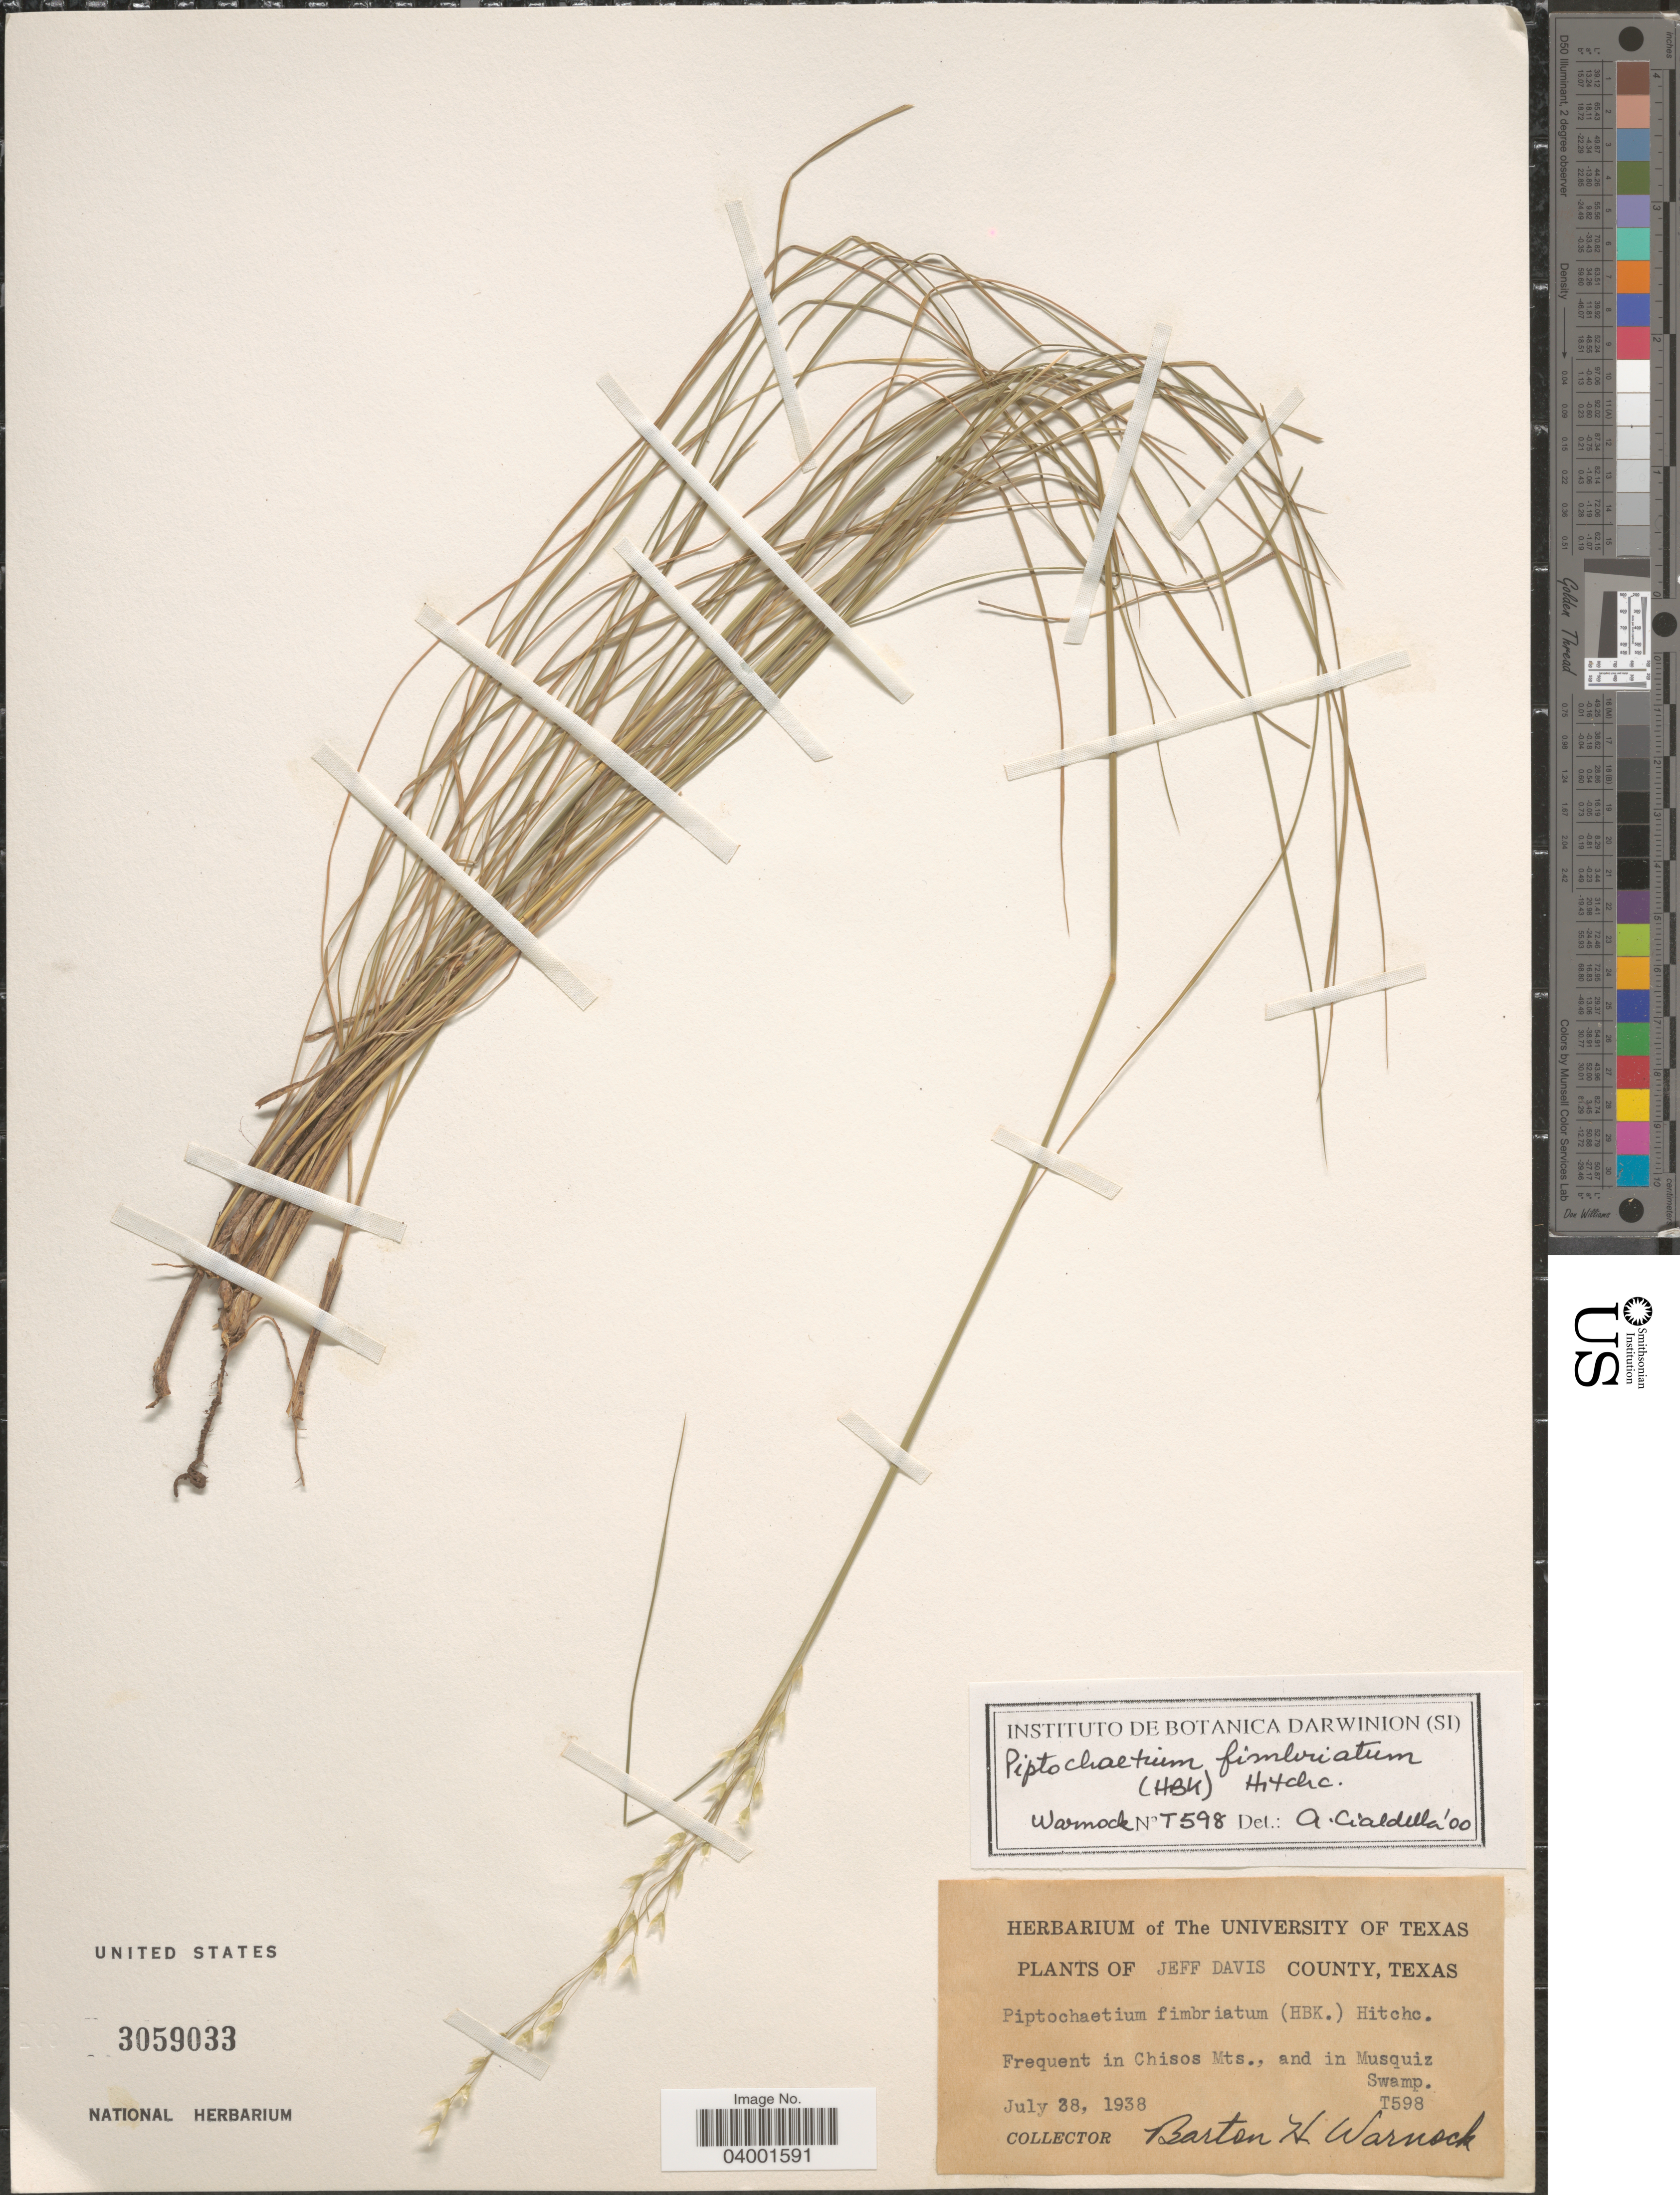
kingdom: Plantae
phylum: Tracheophyta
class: Liliopsida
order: Poales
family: Poaceae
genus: Piptochaetium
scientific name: Piptochaetium fimbriatum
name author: (Kunth) Hitchc.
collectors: B. H. Warnock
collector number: T598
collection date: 1938-07-28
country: United States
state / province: Texas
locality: Jeff Davis County. In Chisos Mts., and in Musquiz Swamp.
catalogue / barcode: US 3059033